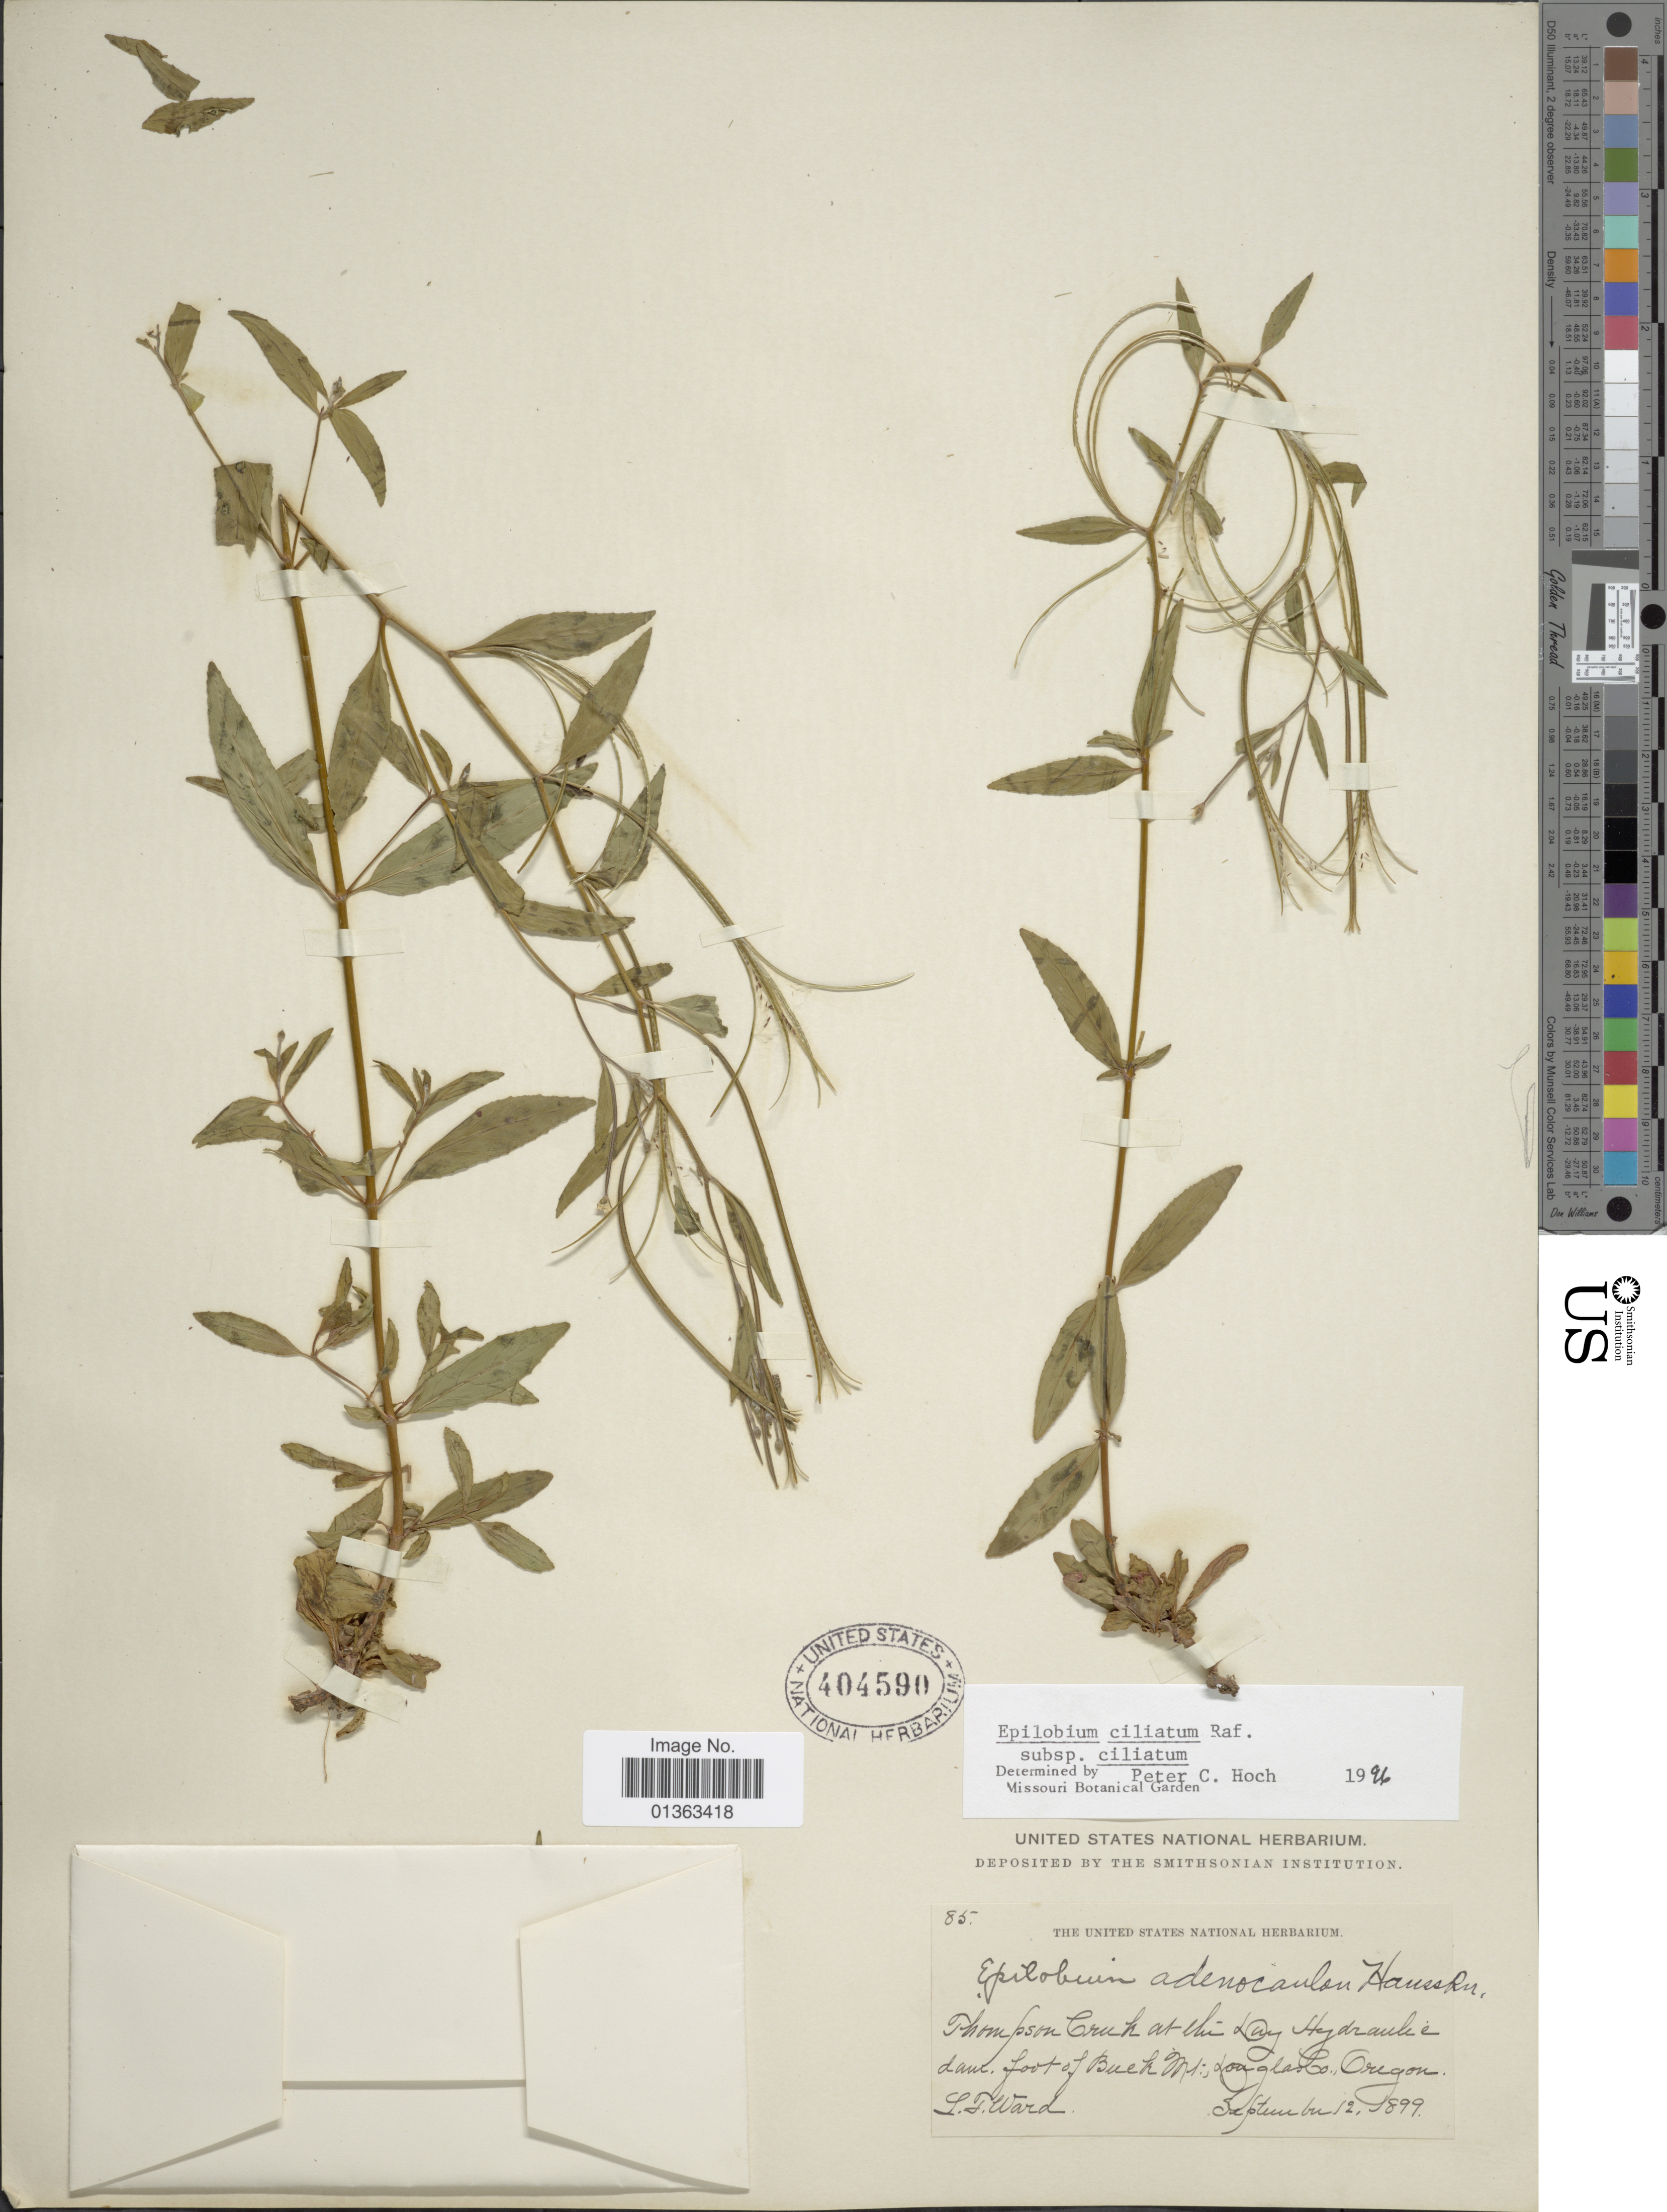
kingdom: Plantae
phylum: Tracheophyta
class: Magnoliopsida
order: Myrtales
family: Onagraceae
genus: Epilobium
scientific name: Epilobium ciliatum subsp. ciliatum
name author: Raf.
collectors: L. Ward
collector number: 85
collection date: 1899-09-12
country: United States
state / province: Oregon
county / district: Douglas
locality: Thompson Creek at the Day Hydraulic dam, foot of Buck Mt., Douglas Co.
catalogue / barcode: US 404590